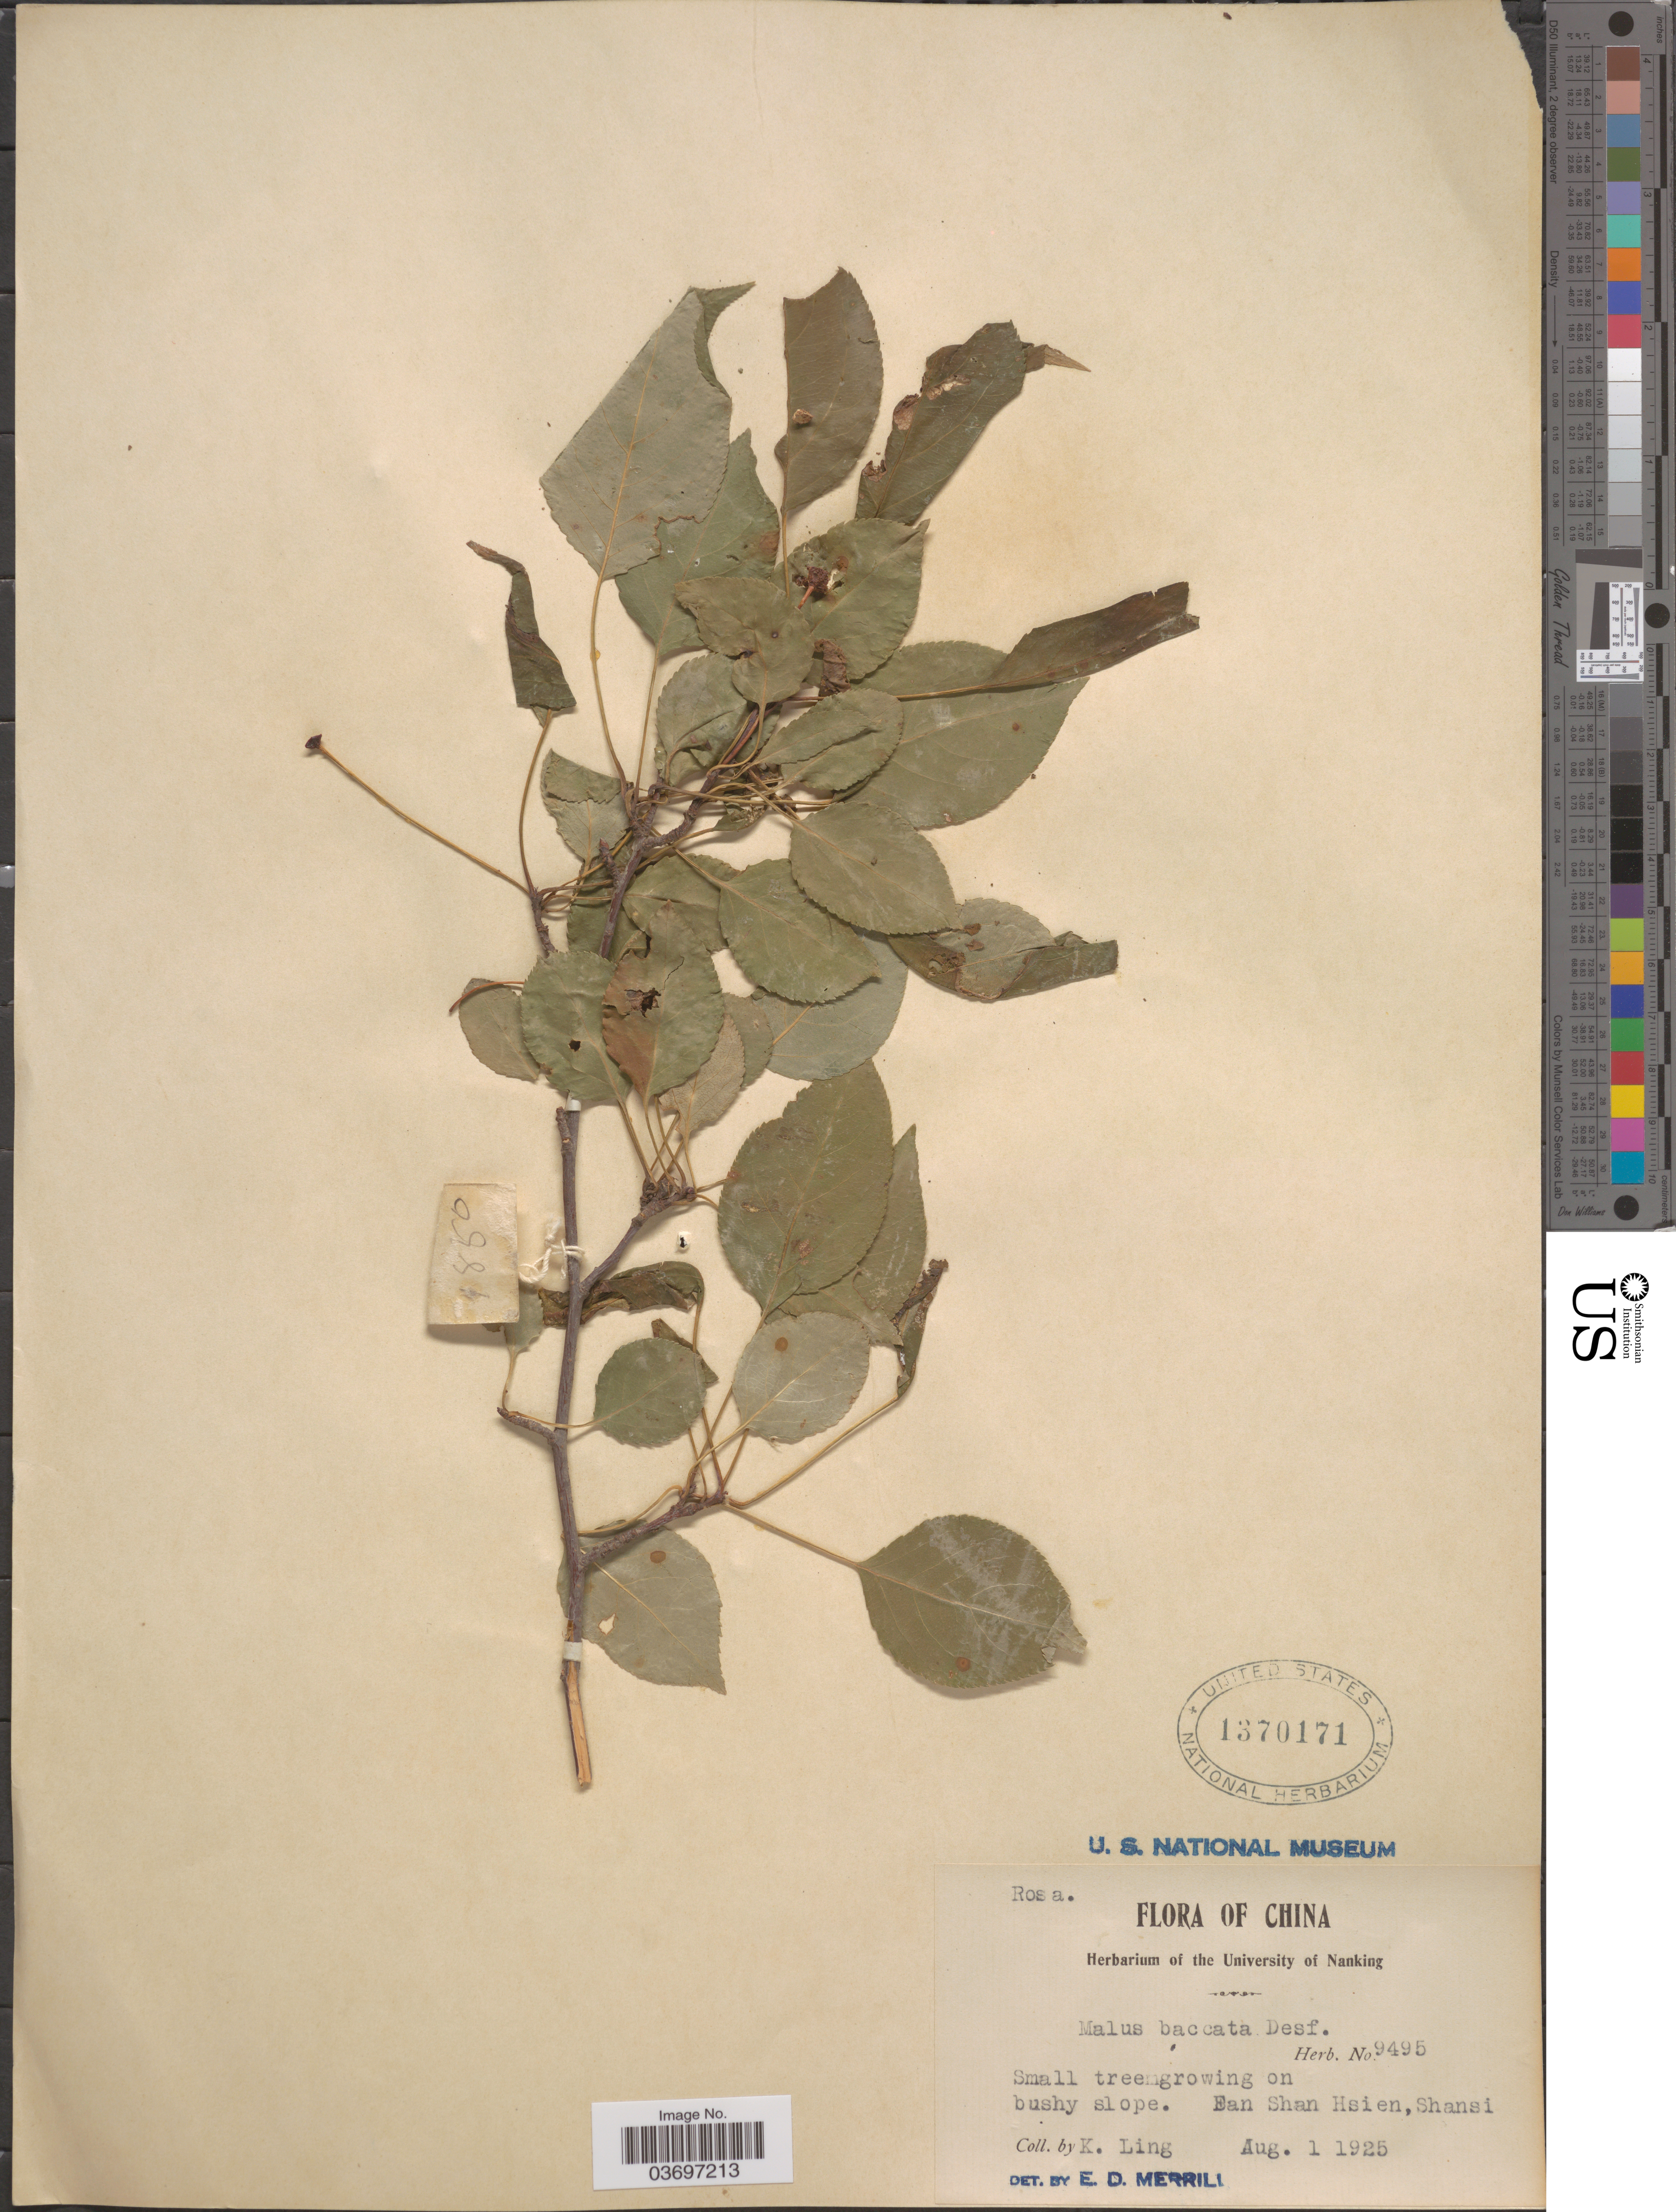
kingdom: Plantae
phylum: Tracheophyta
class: Magnoliopsida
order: Rosales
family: Rosaceae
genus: Malus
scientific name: Malus baccata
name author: (L.) Borkh.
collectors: K. Ling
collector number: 9495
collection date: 1925-08-01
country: China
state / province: Shanxi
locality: Ean Shan Hsien, Shansi.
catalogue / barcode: US 1370171